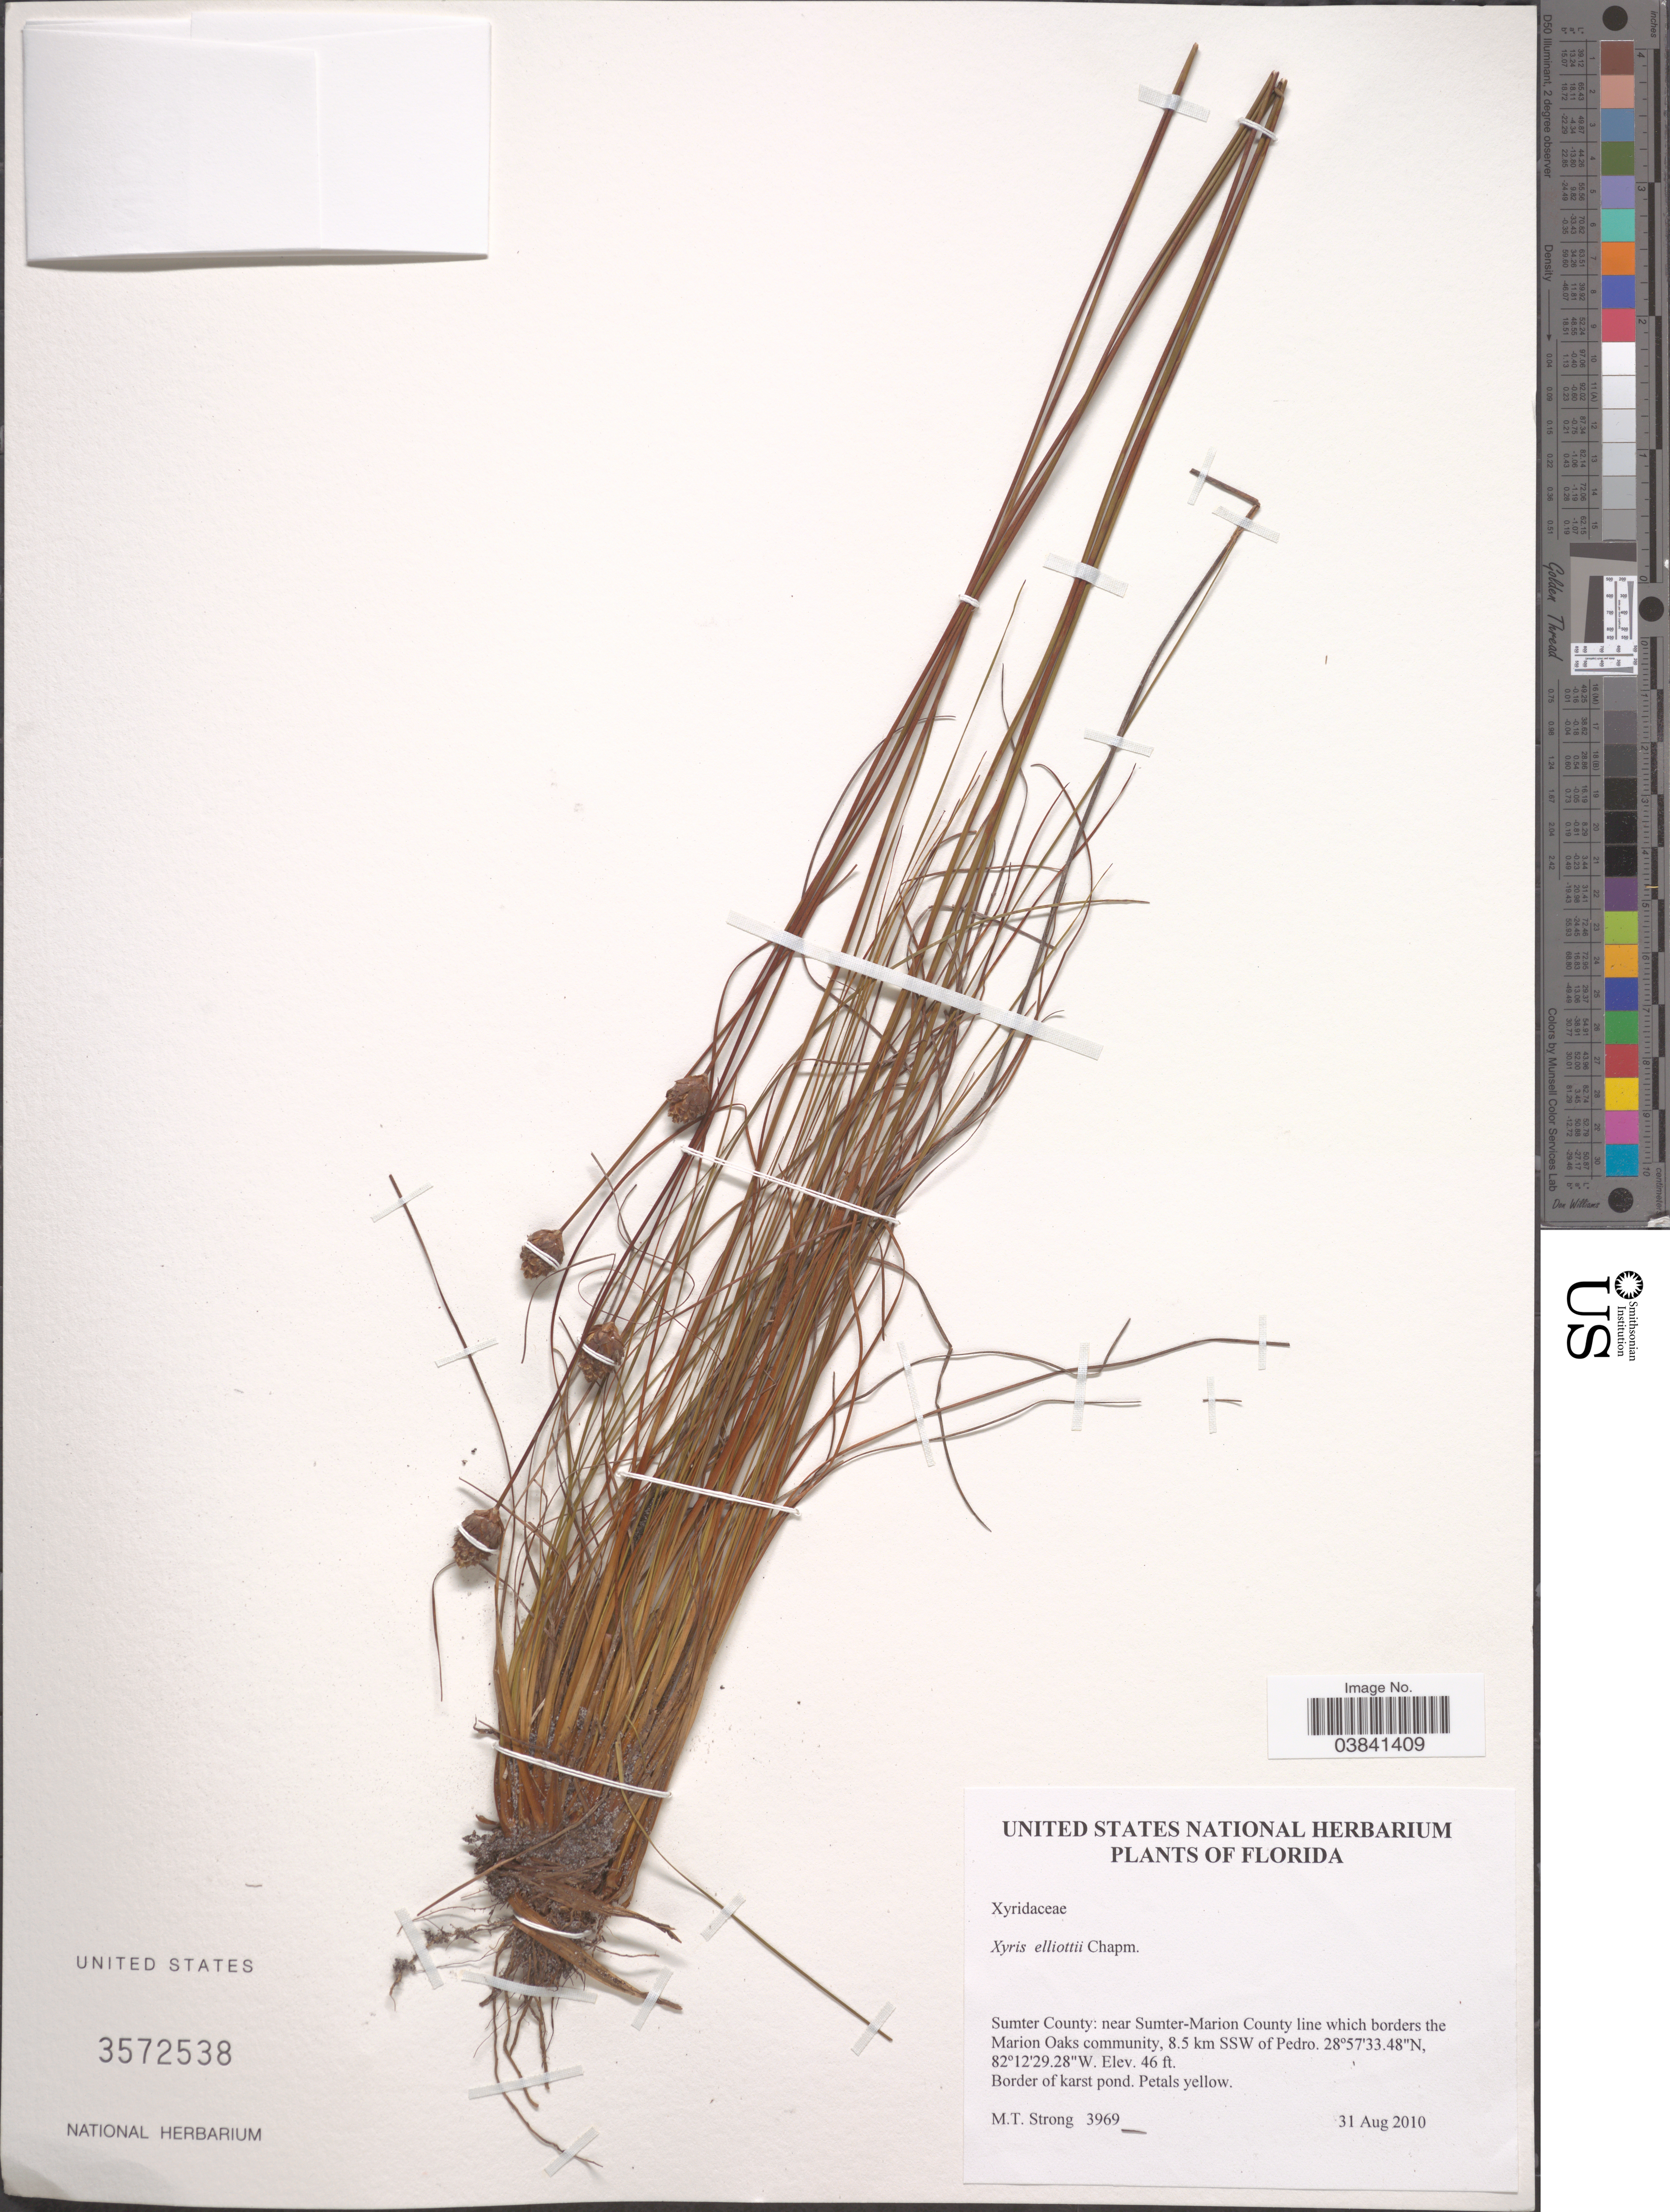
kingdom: Plantae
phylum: Tracheophyta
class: Liliopsida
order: Poales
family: Xyridaceae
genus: Xyris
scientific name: Xyris elliottii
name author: Chapm.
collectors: M. T. Strong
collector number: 3969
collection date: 2010-08-31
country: United States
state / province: Florida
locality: Sumter County: near Sumter-Marion County line which borders the Marion Oaks community, 8.5 km SSW of Pedro.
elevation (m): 14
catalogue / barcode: US 3572538